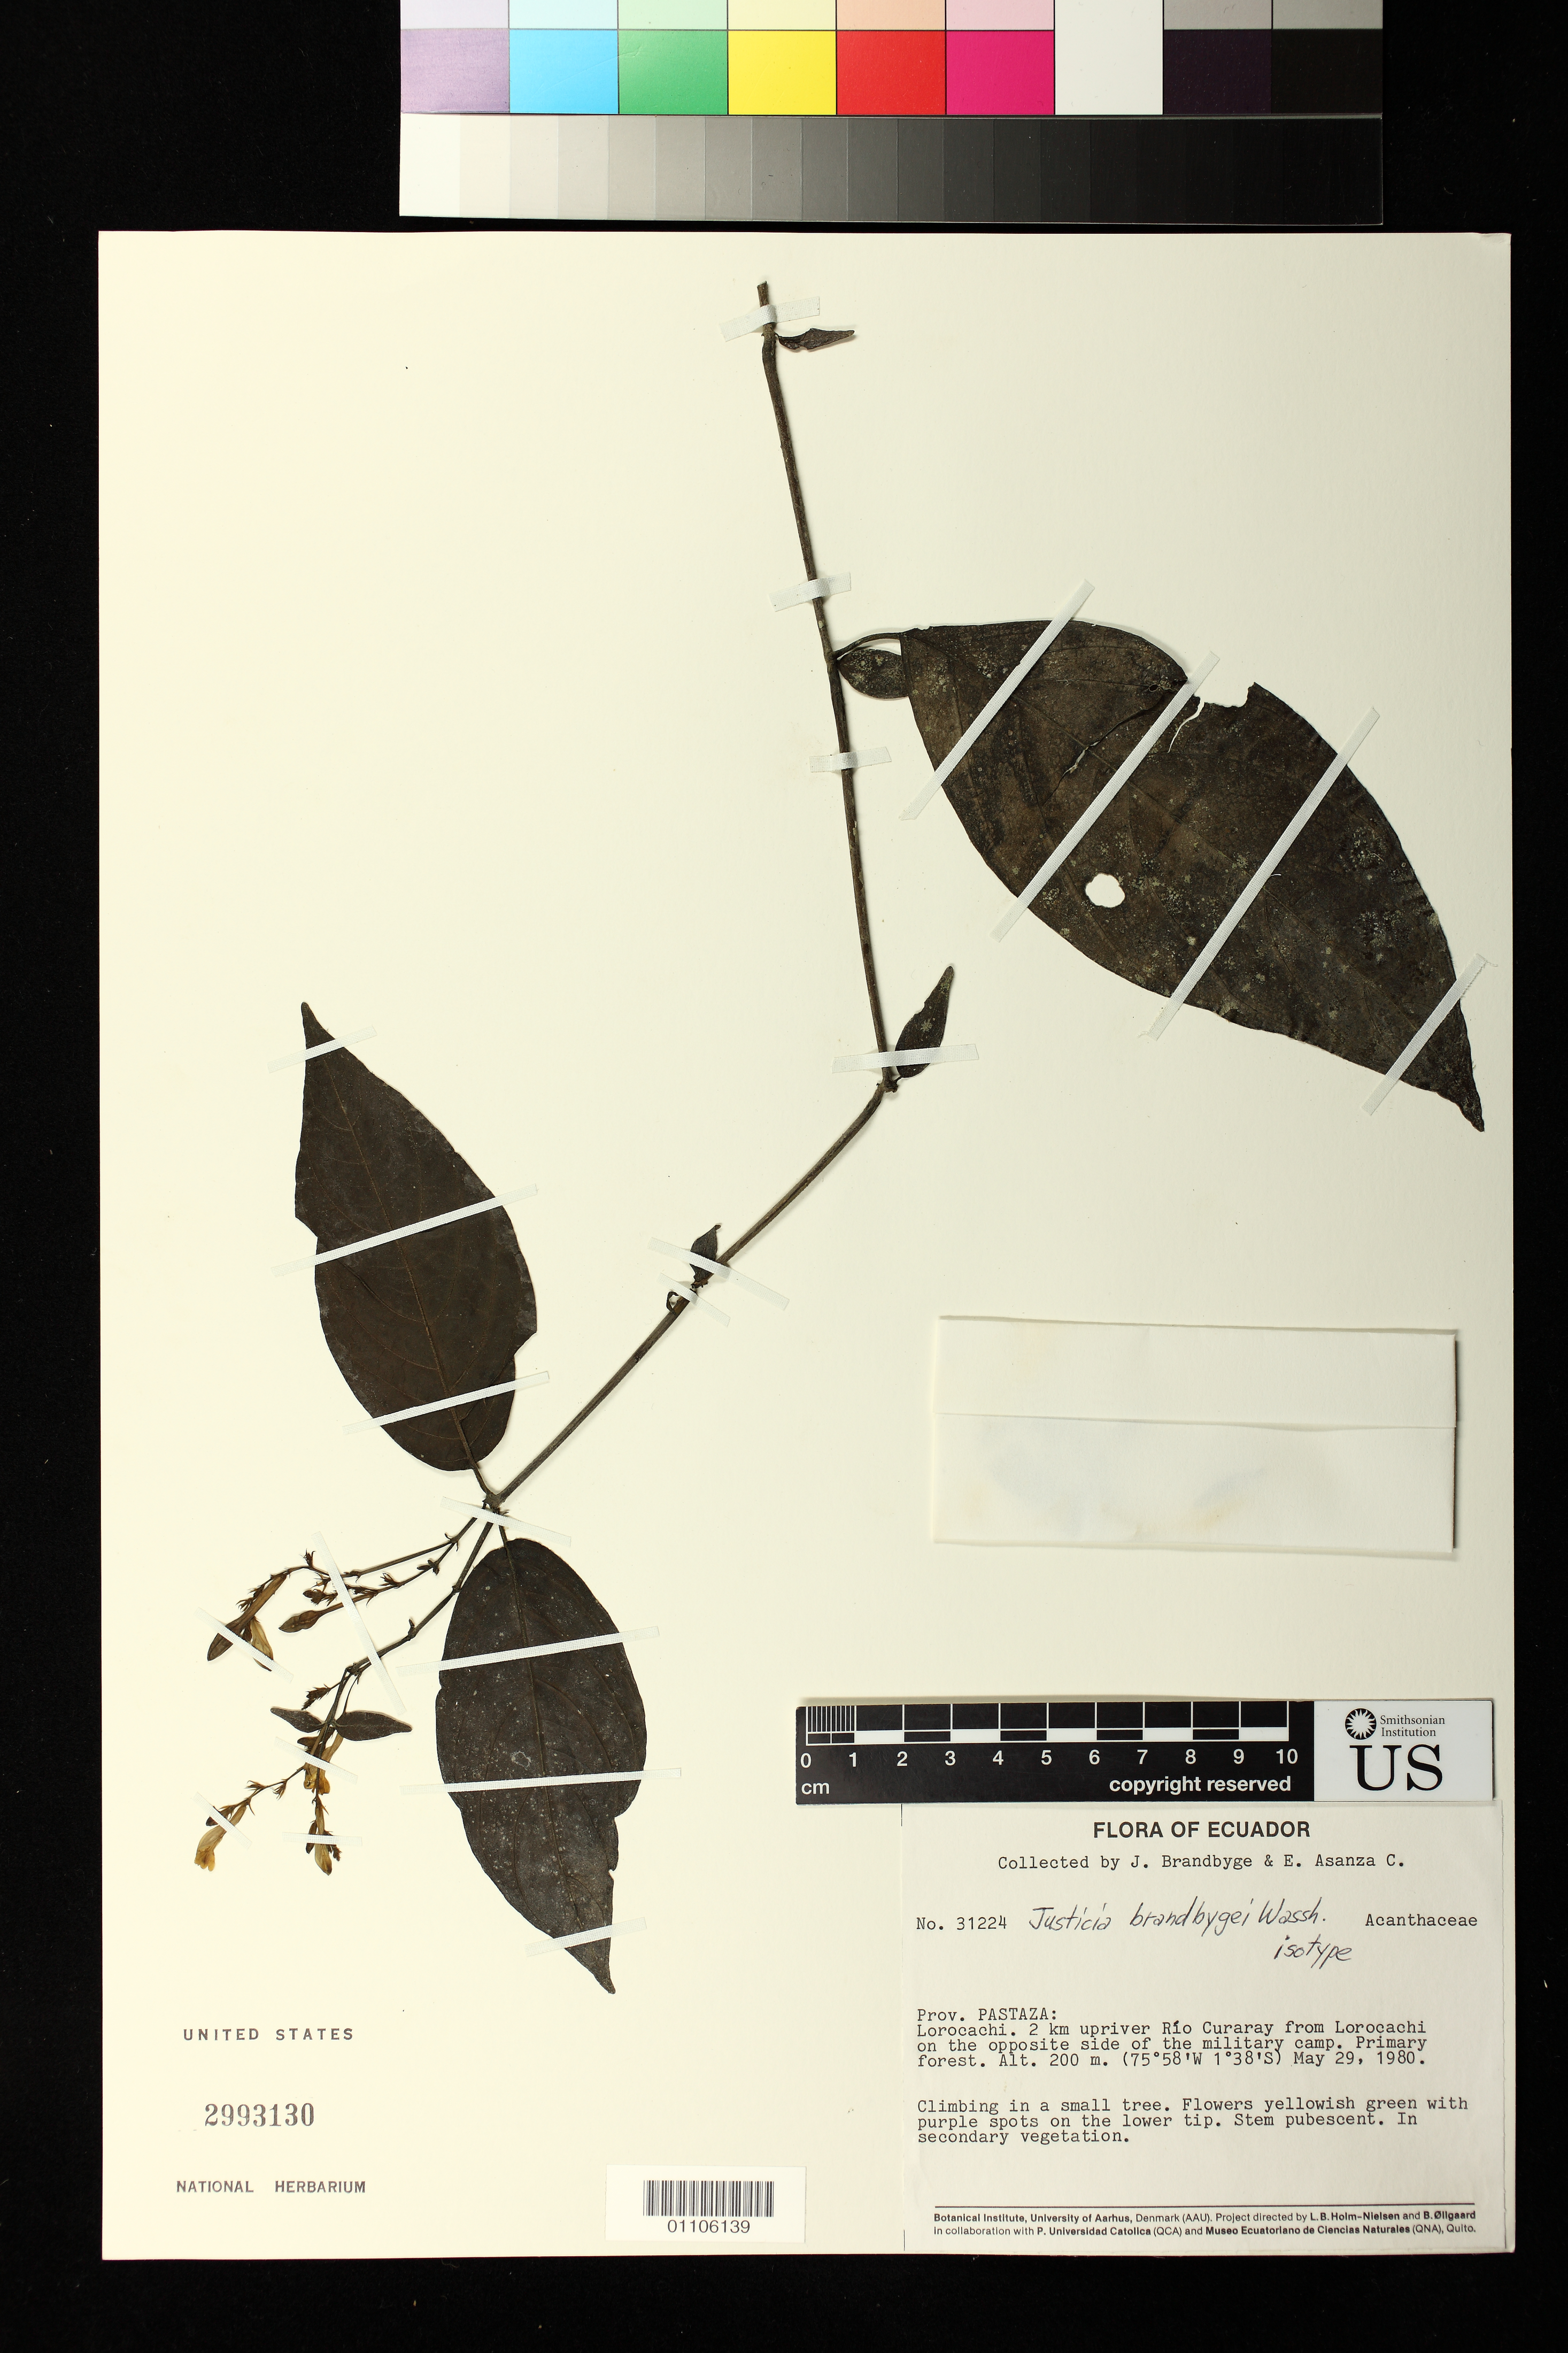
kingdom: Plantae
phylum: Tracheophyta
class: Magnoliopsida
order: Lamiales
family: Acanthaceae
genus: Justicia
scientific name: Justicia brandbygei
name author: Wassh.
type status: Isotype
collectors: J. Brandbyge & E. Asanza C.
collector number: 31224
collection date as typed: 29 May 1980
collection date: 1980-05-29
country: Ecuador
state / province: Pastaza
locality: Lorocachi, 2 km upriver Río Curaray from Lorocachi on the opposite side of the military camp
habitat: Primary forest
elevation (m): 200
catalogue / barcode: US 2993130